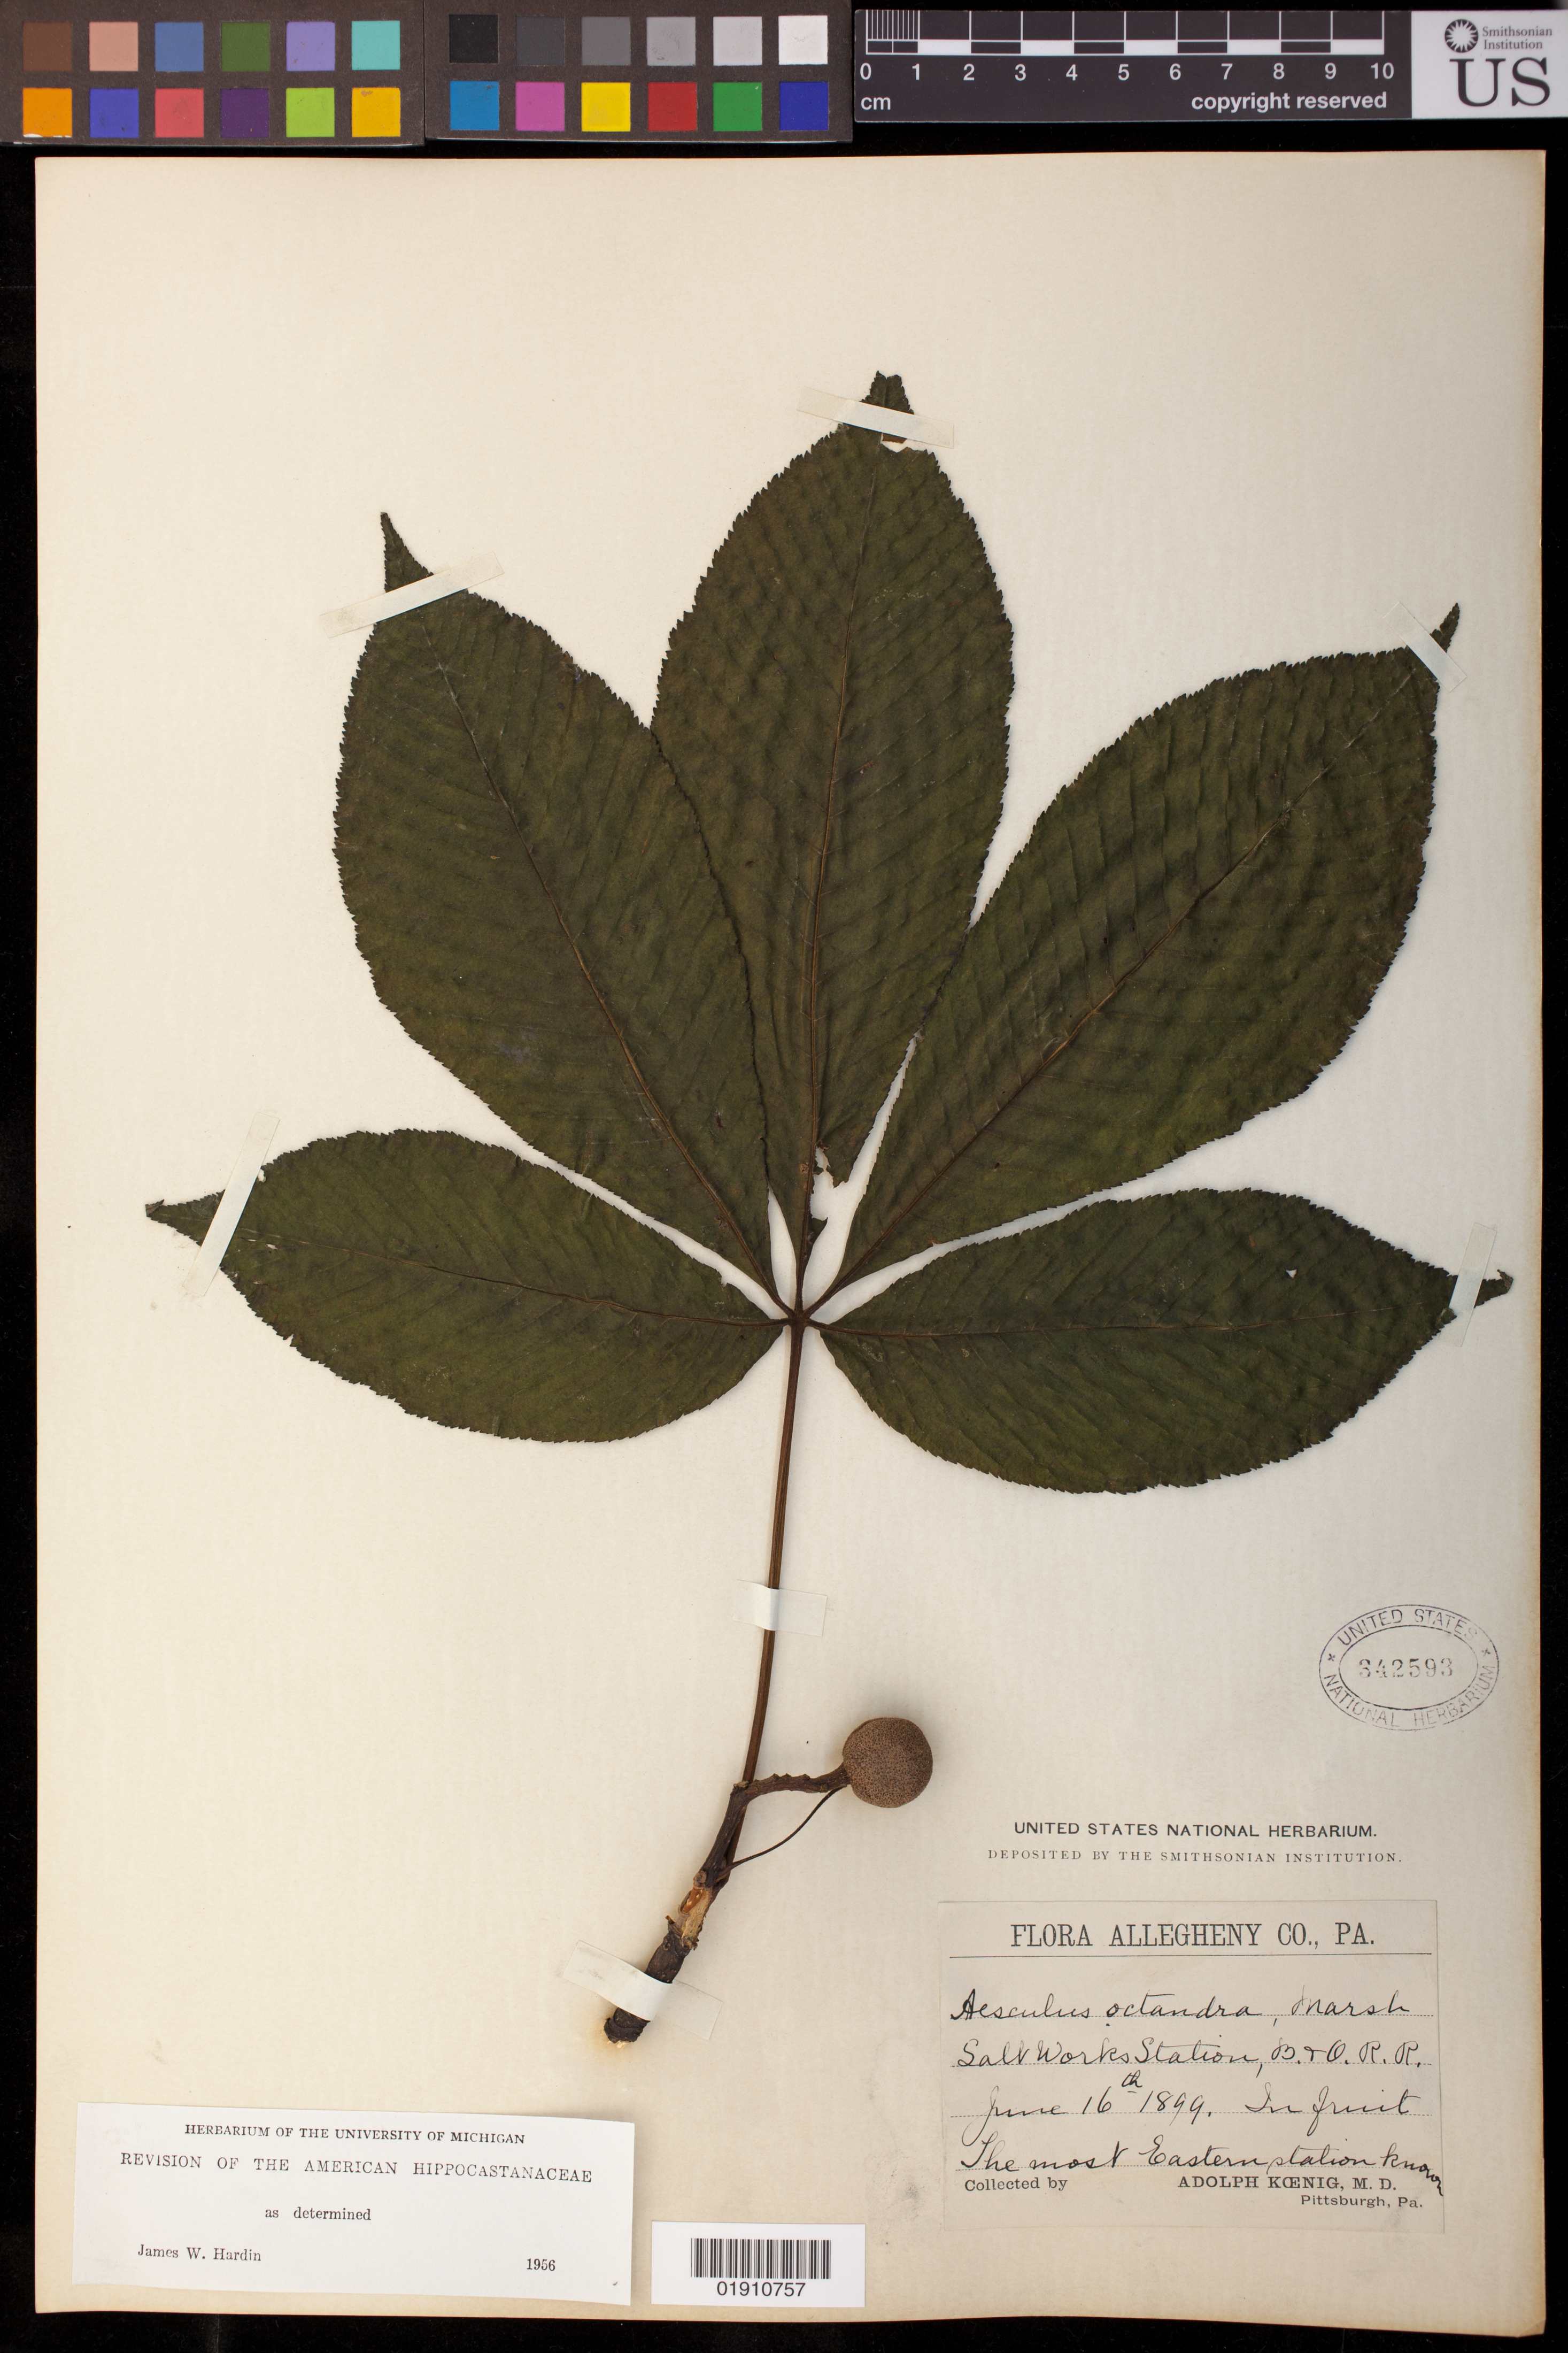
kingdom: Plantae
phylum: Tracheophyta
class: Magnoliopsida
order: Sapindales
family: Sapindaceae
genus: Aesculus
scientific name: Aesculus octandra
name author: Marshall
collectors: A. Koenig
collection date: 1899-06-16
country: United States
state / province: Pennsylvania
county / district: Allegheny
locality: Salt works station, B. & O.R.R.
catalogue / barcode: US 342593